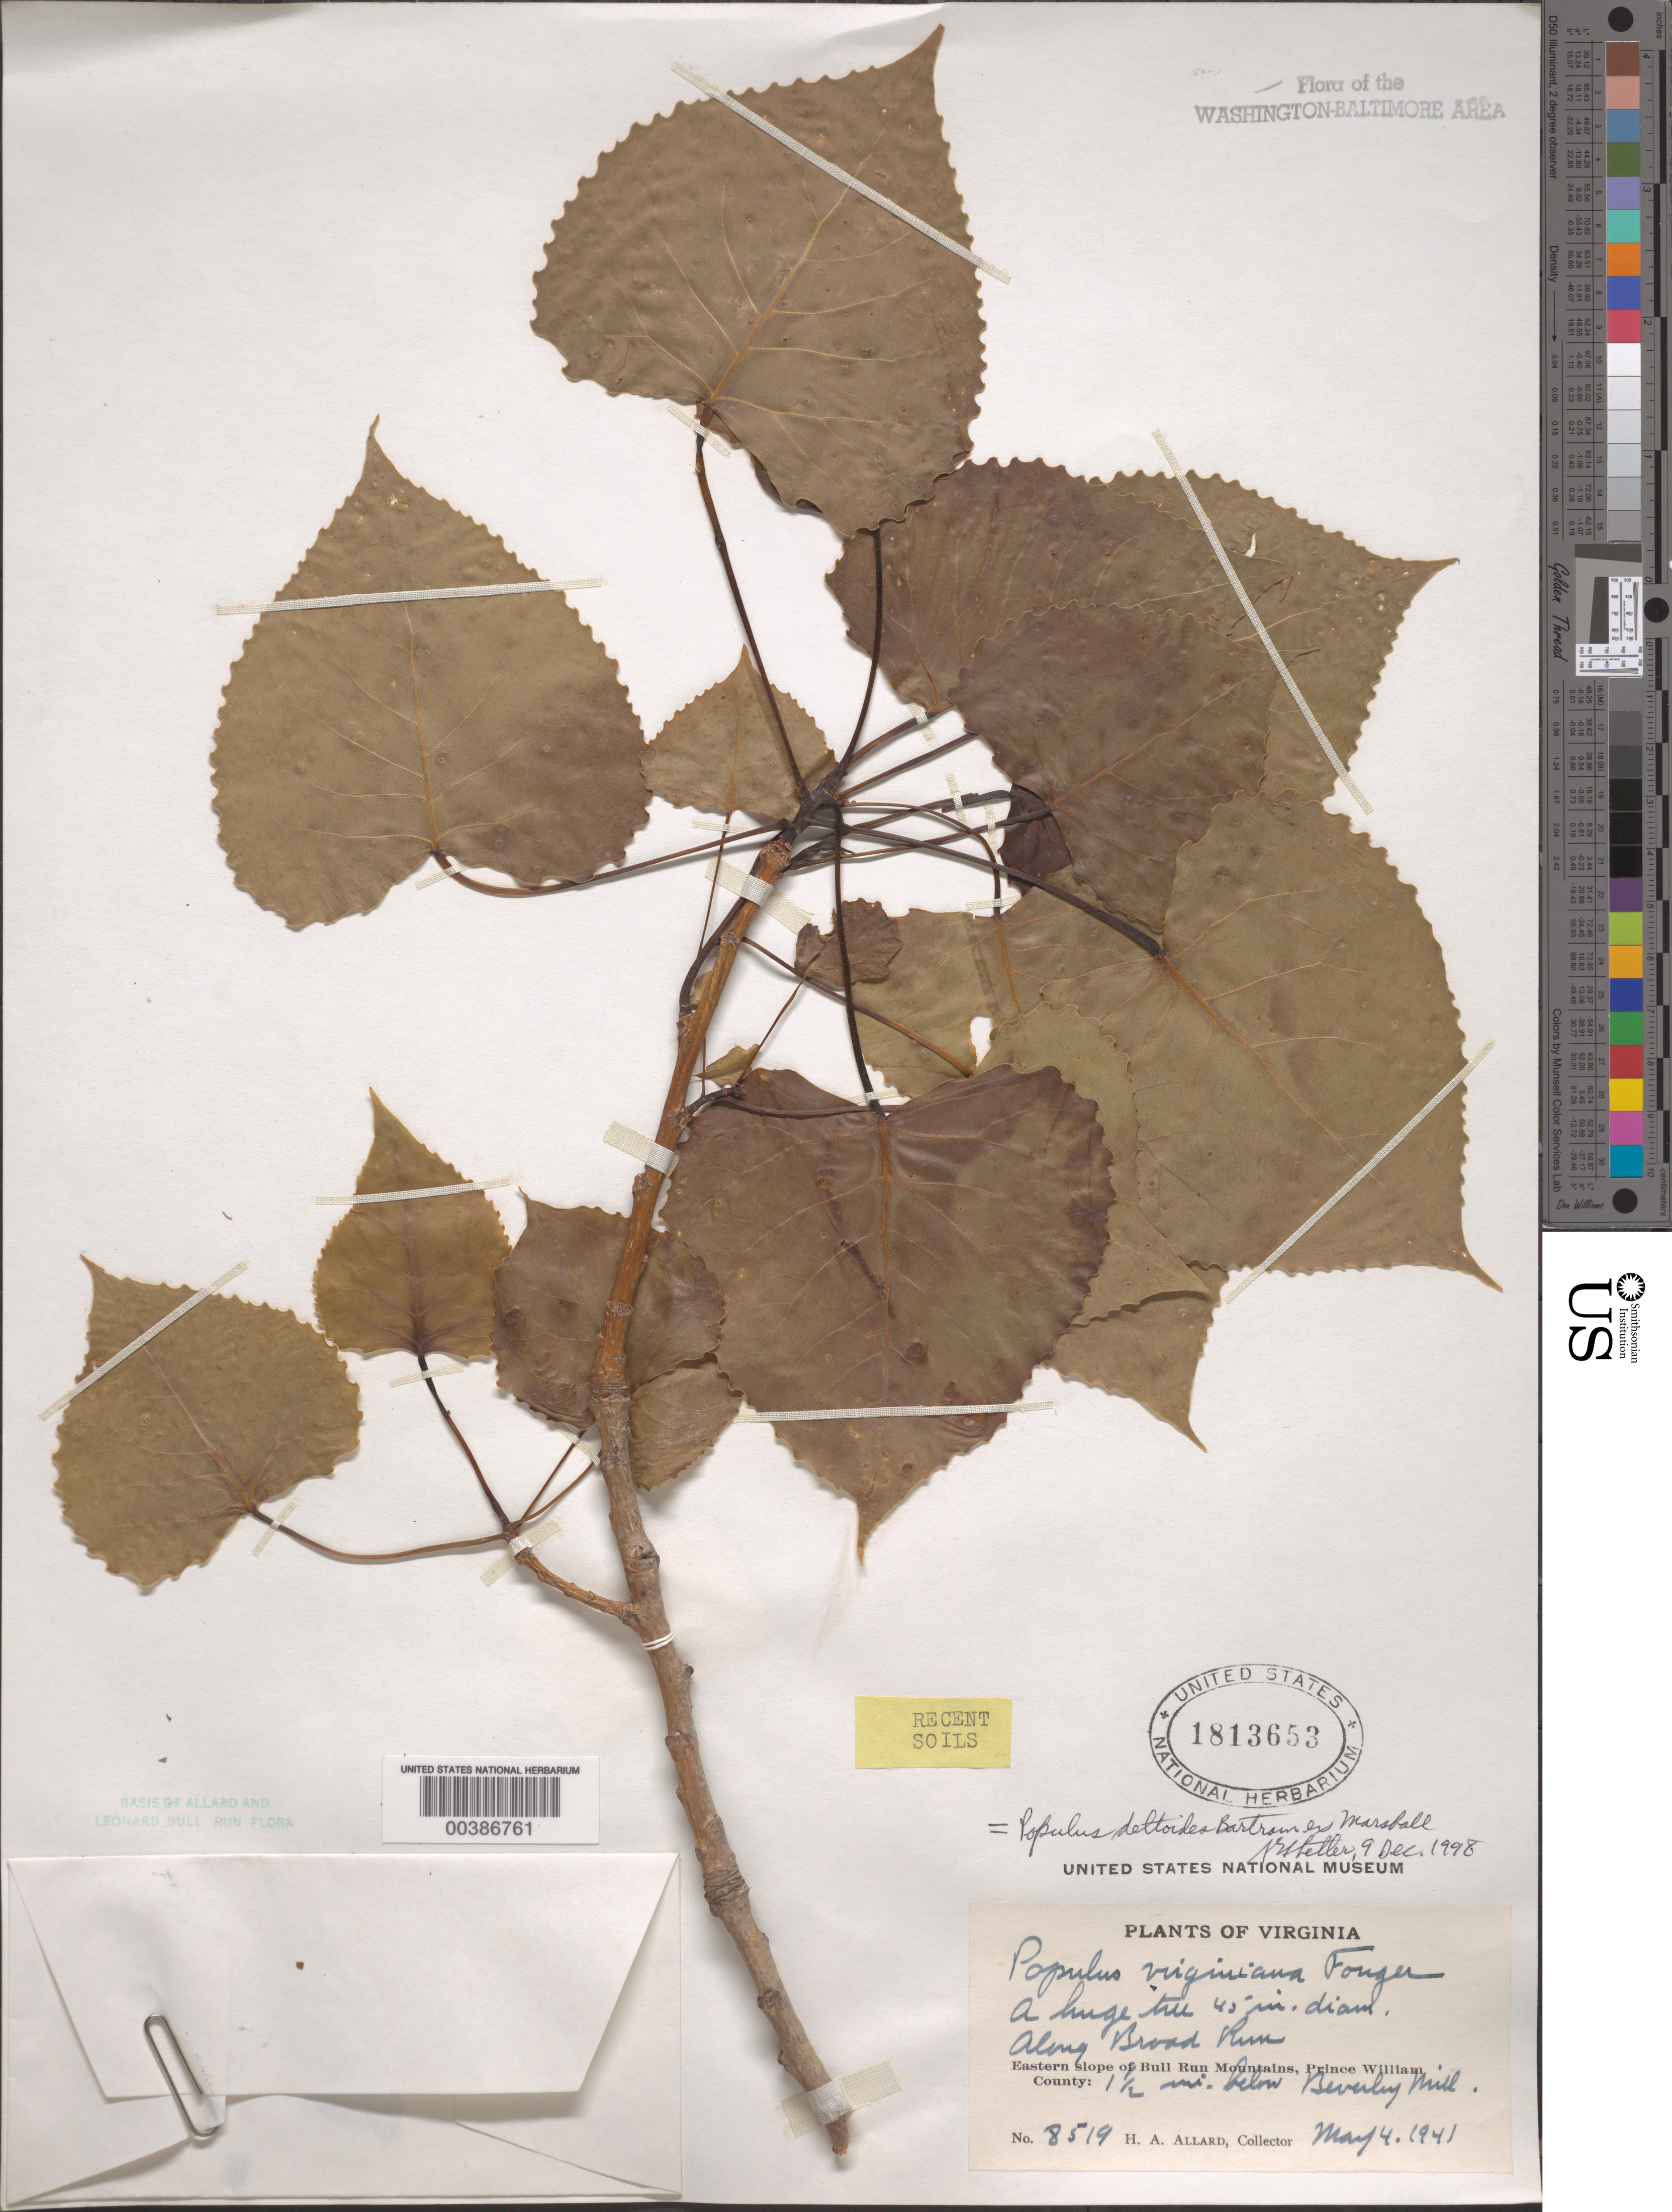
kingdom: Plantae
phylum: Tracheophyta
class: Magnoliopsida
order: Malpighiales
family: Salicaceae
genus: Populus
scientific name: Populus deltoides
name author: W. Bartram ex Marshall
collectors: H. A. Allard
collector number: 8519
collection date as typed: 04 May 1941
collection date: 1941-05-04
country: United States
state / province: Virginia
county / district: Prince William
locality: Broad Run, below Beverley Mill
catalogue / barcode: US 1813653